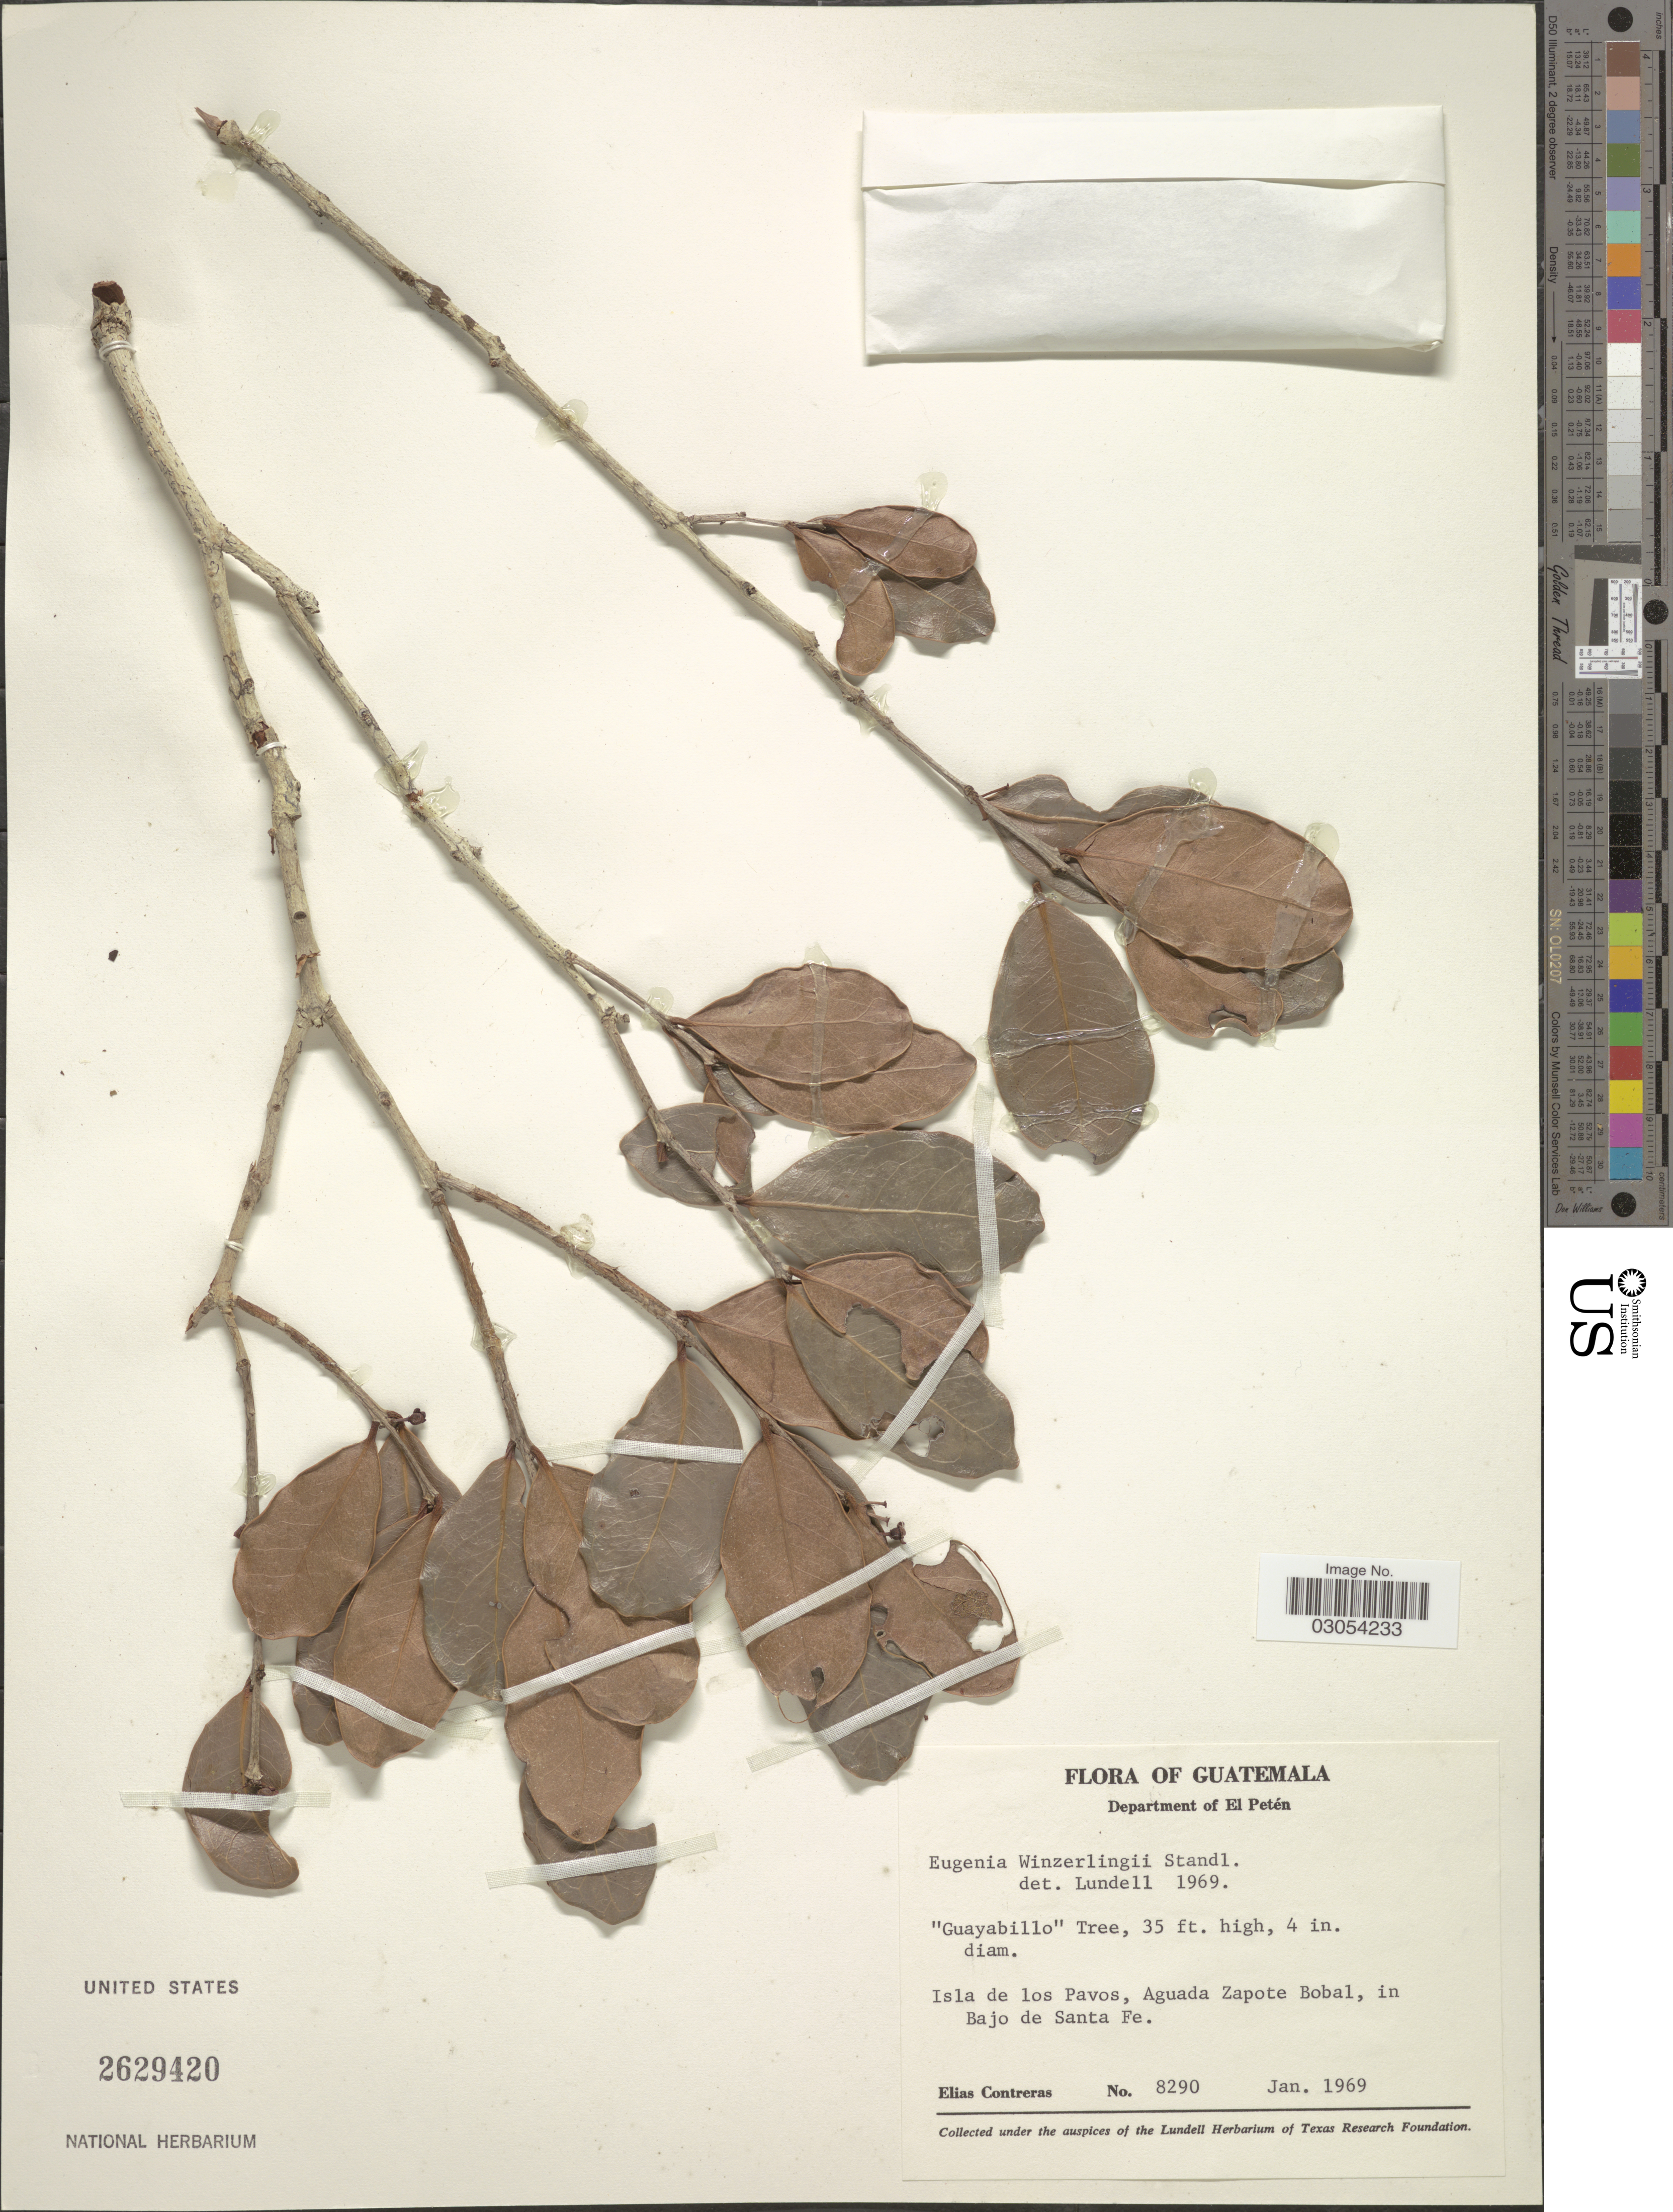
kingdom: Plantae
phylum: Tracheophyta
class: Magnoliopsida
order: Myrtales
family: Myrtaceae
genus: Eugenia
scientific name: Eugenia winzerlingii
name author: Standl.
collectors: E. Contreras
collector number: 8290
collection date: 1969-01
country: Guatemala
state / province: El Petén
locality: Department of El Petén. Isla de los Pavos, Aguada Zapote Bobal, in Bajo de Santa Fe.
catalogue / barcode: US 2629420